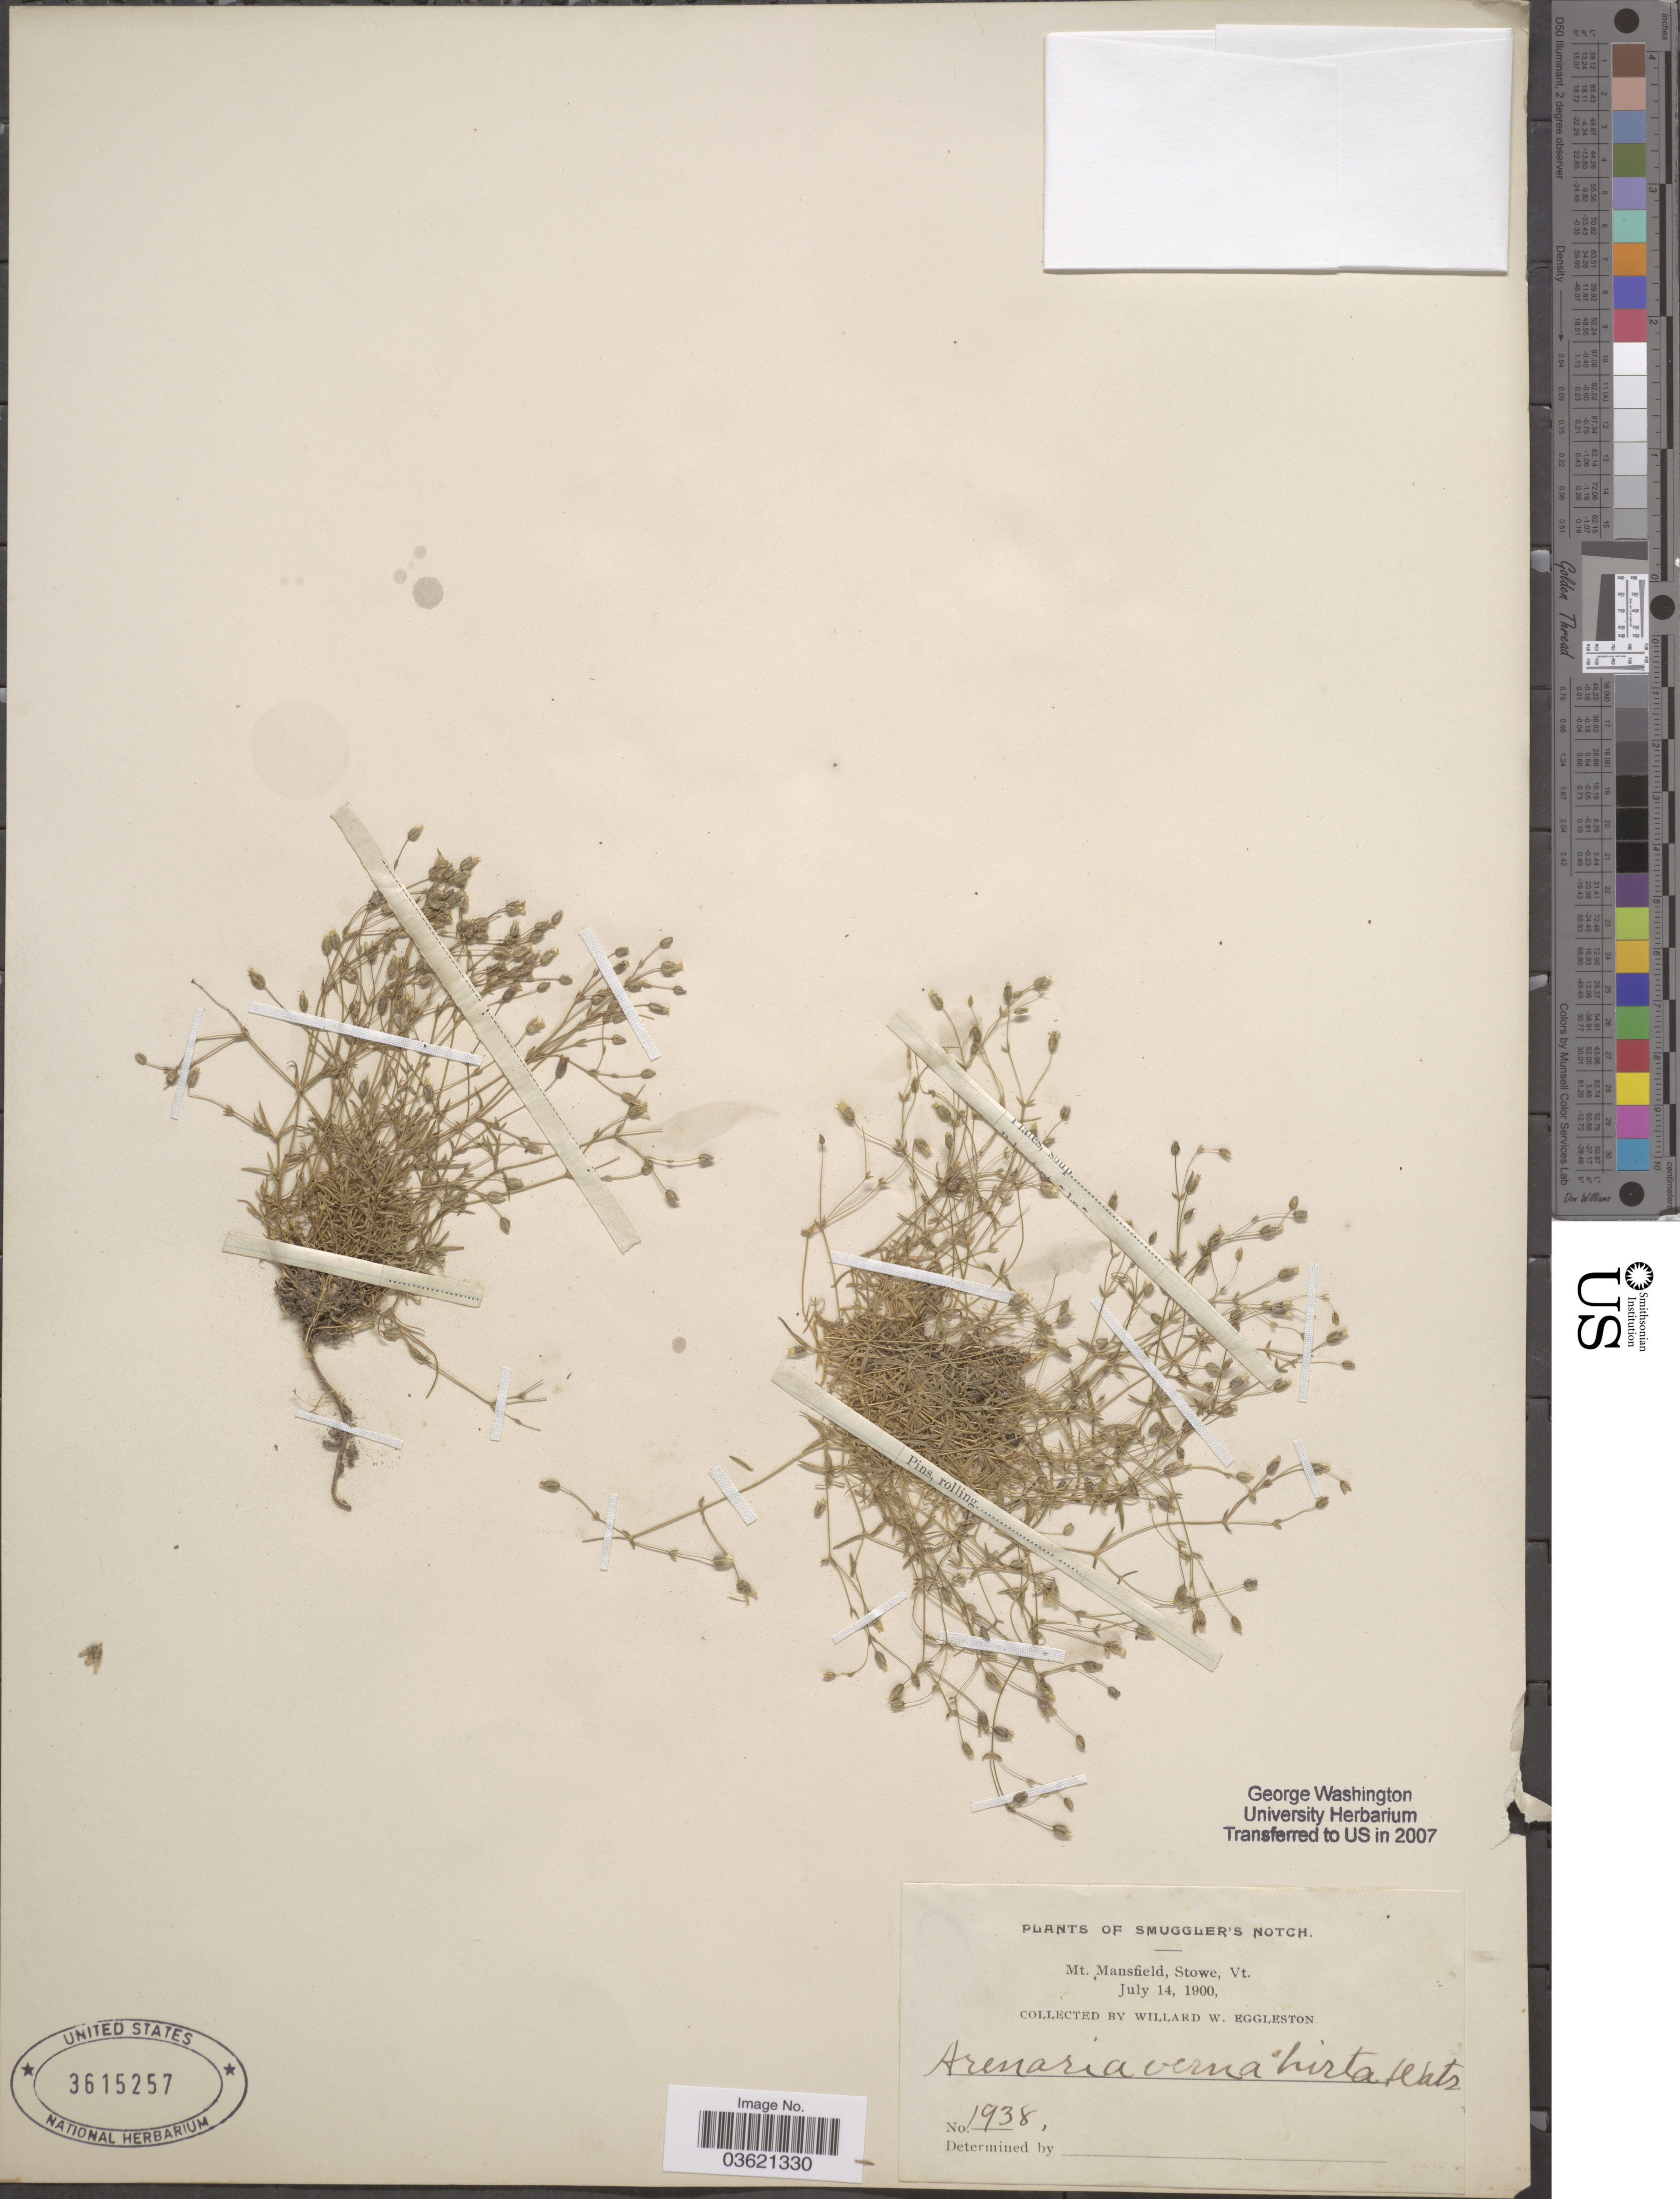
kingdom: Plantae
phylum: Tracheophyta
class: Magnoliopsida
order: Caryophyllales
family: Caryophyllaceae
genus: Arenaria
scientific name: Arenaria verna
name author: L.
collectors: W. W. Eggleston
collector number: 1938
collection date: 1900-07-14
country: United States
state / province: Vermont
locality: Smuggler's Notch. Mt. Mansfield, Stowe.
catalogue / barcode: US 3615257